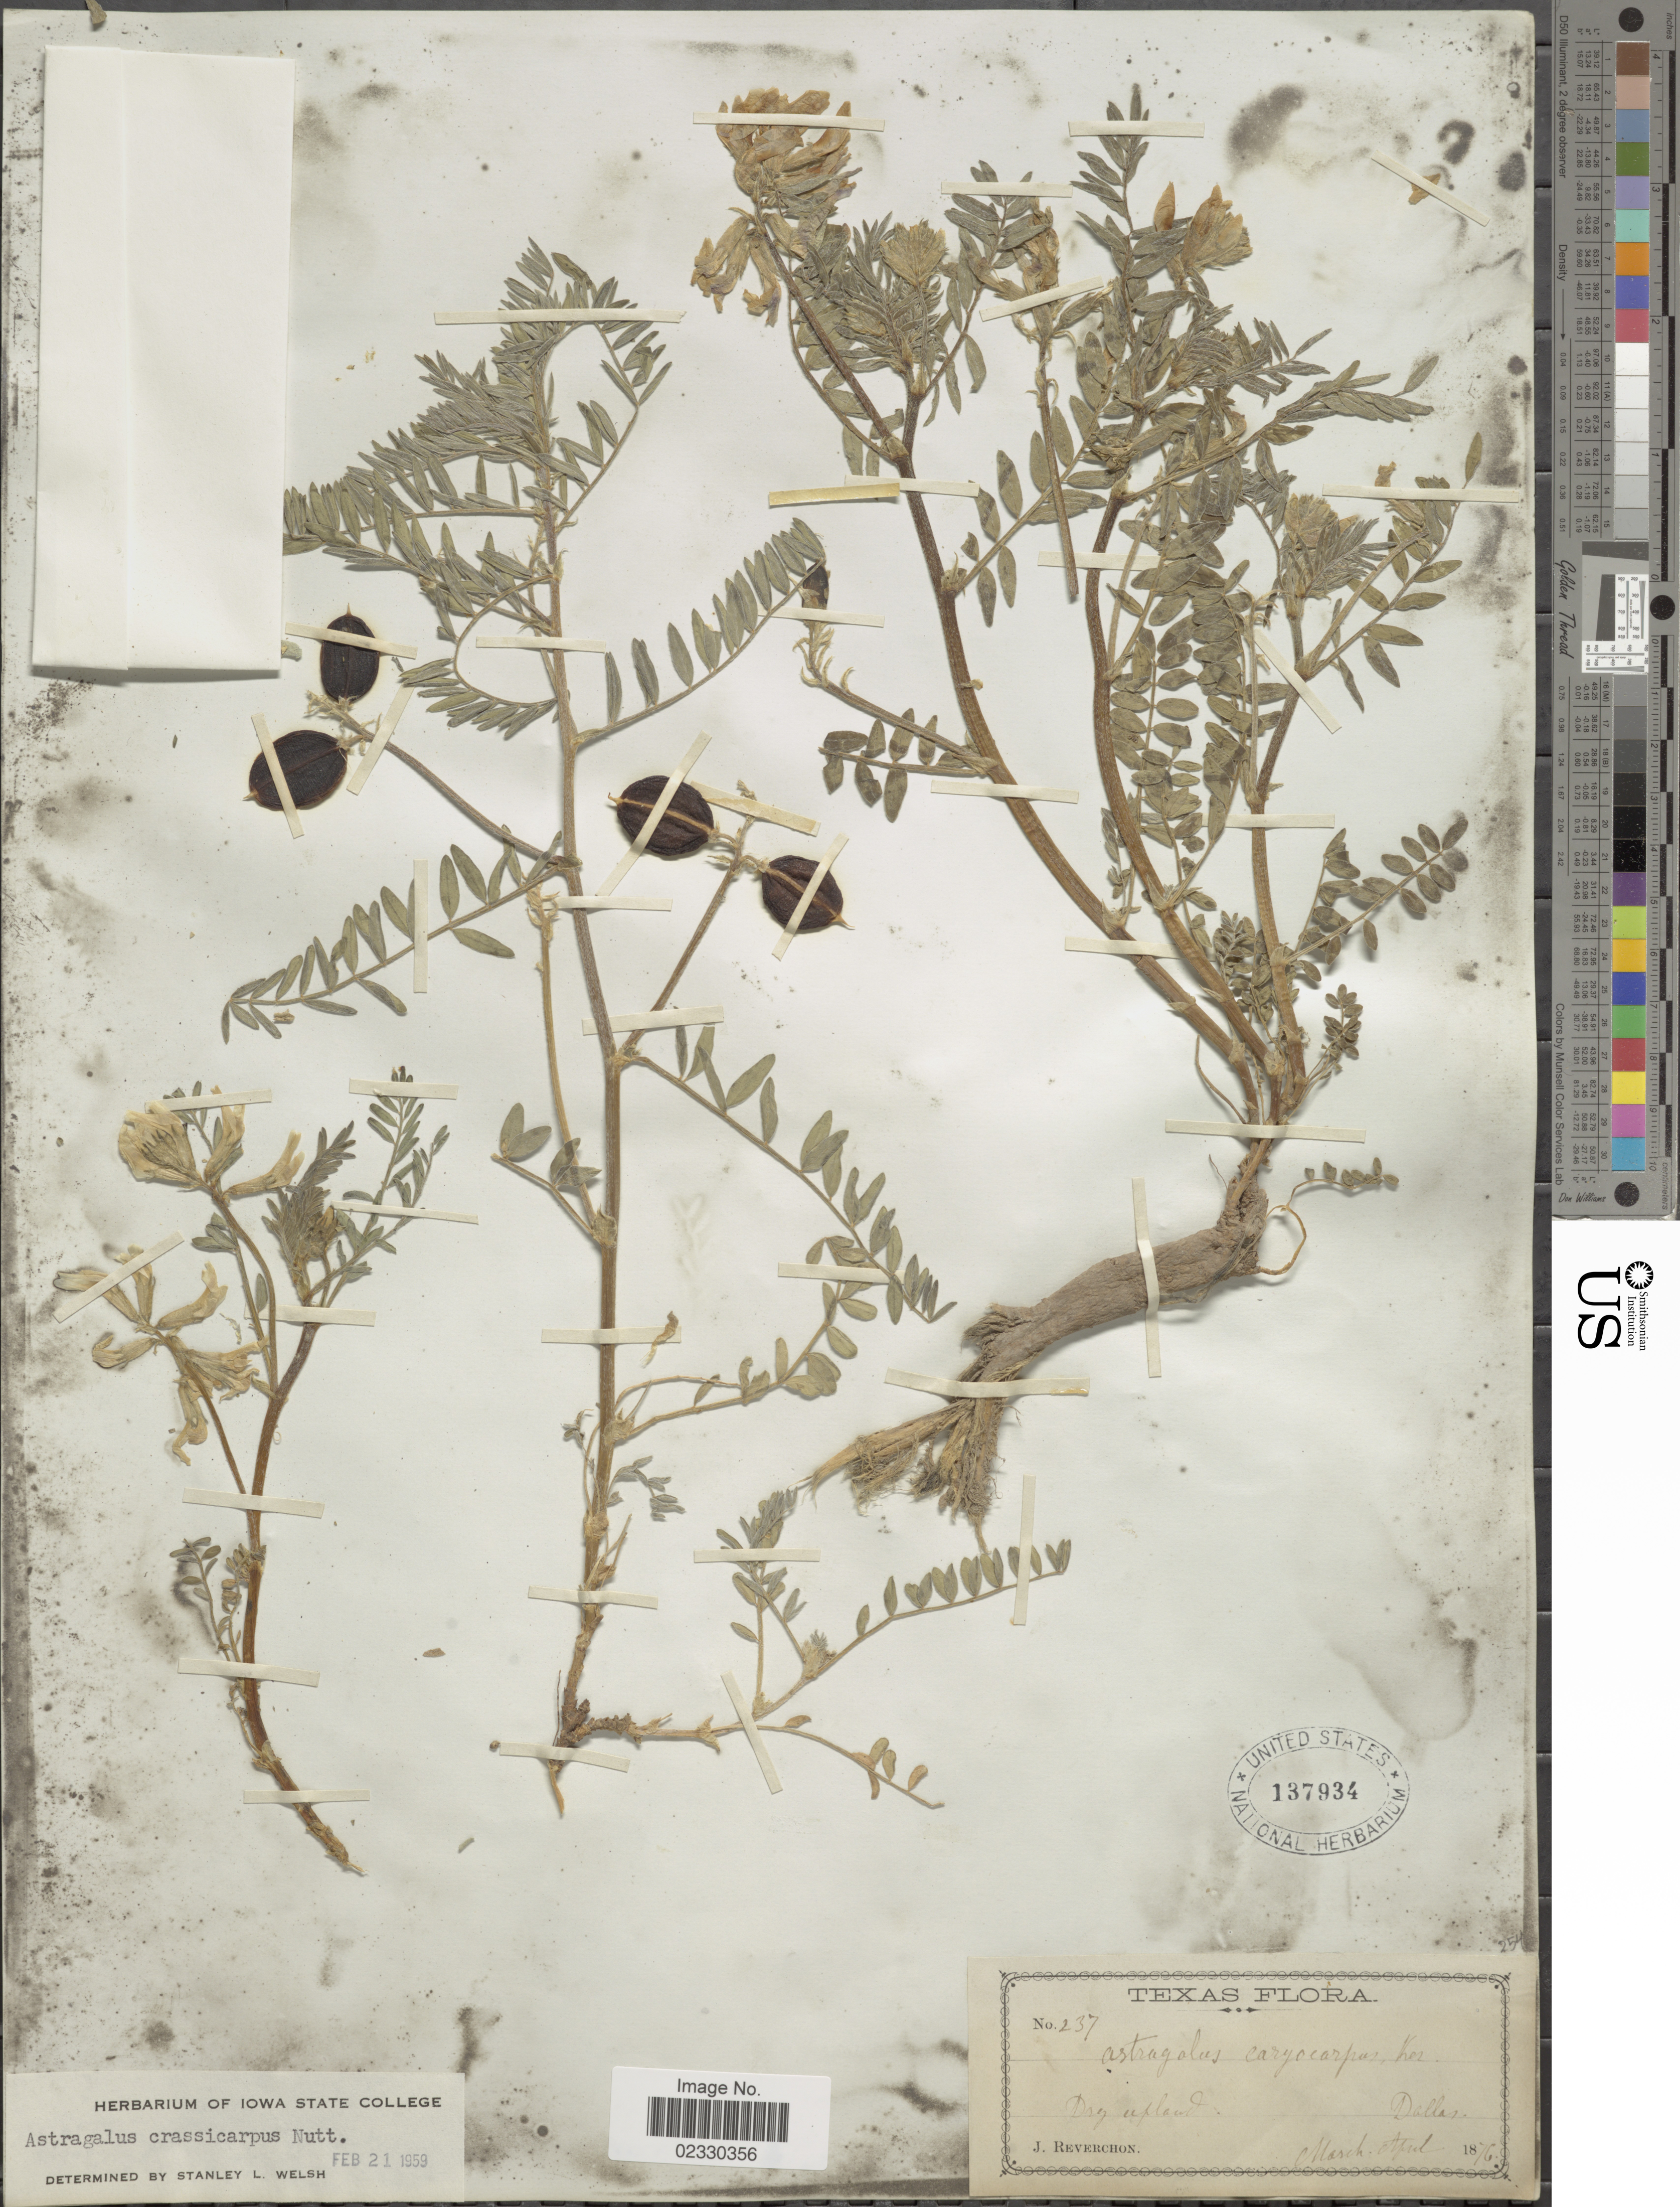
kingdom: Plantae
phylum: Tracheophyta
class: Magnoliopsida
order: Fabales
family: Fabaceae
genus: Astragalus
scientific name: Astragalus crassicarpus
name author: Nutt.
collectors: J. Reverchon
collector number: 237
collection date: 1876-03/1876-04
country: United States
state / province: Texas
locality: Dry upland, Dallas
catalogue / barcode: US 137934